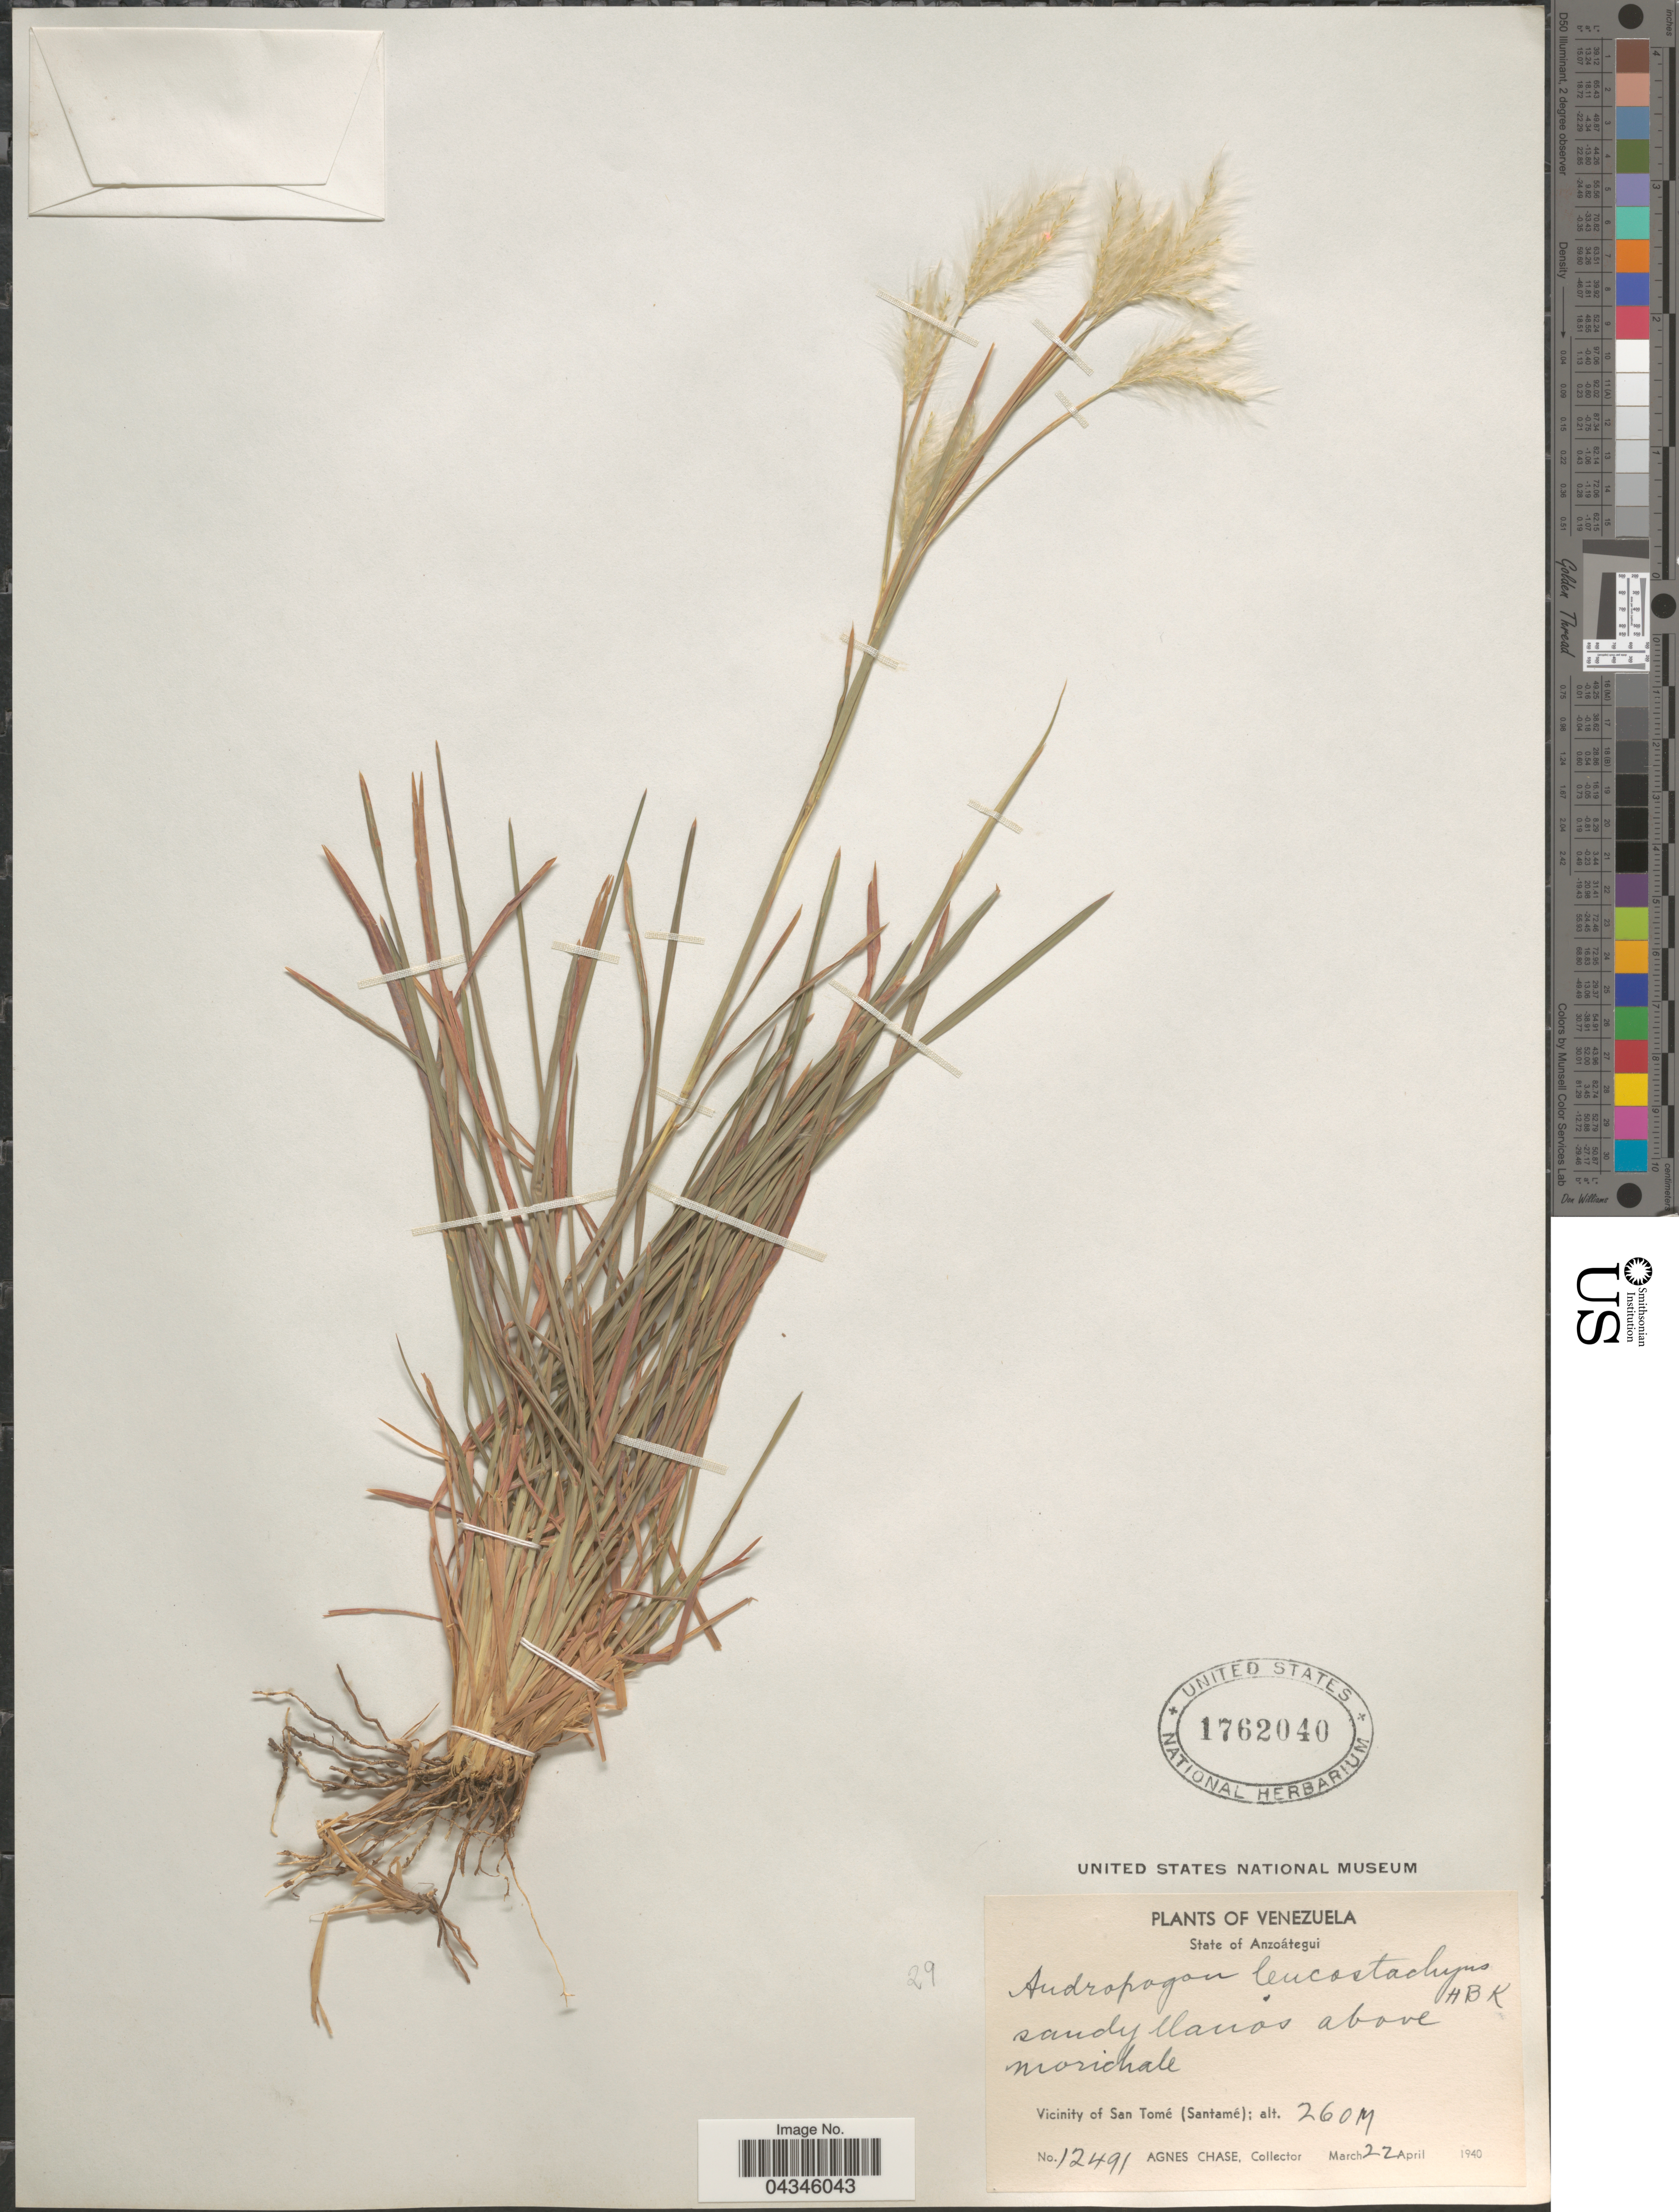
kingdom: Plantae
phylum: Tracheophyta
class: Liliopsida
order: Poales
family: Poaceae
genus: Andropogon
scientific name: Andropogon leucostachyus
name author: Kunth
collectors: A. Chase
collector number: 12491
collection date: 1940-03-22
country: Venezuela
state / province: Anzoategui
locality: Sandy llanos above morichale. Vicinity of San Tomé.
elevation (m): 260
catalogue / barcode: US 1762040